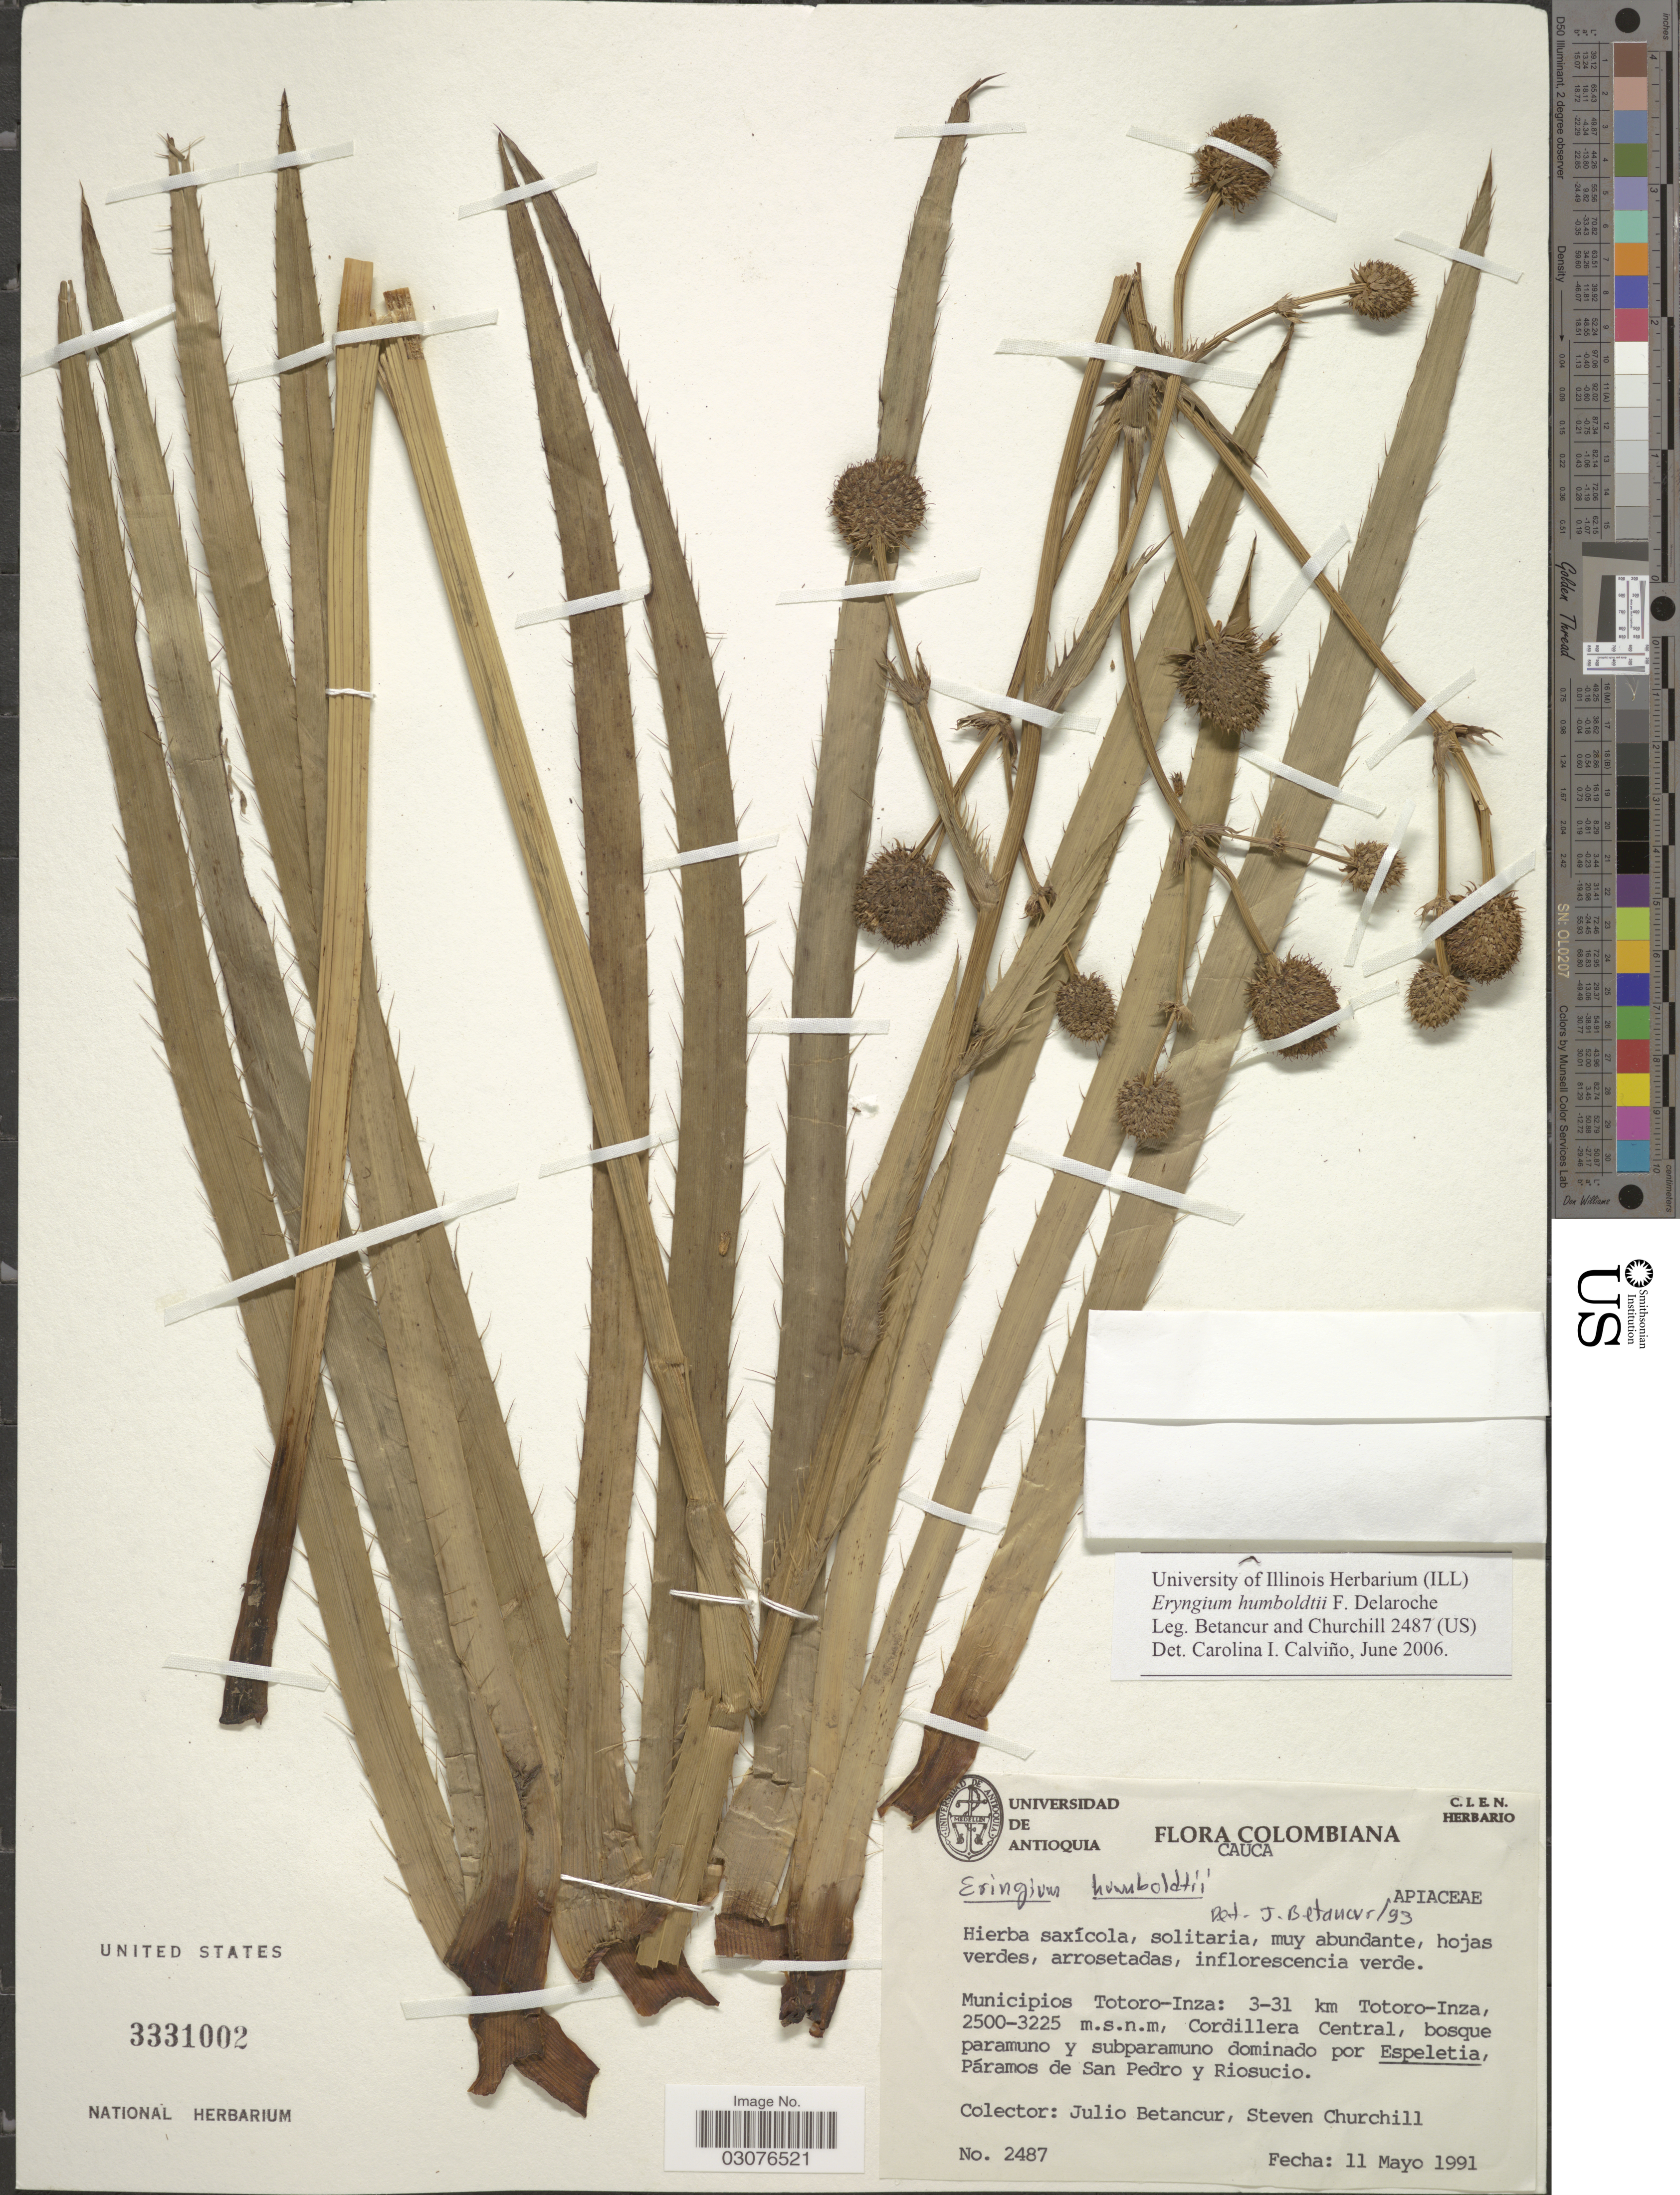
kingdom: Plantae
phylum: Tracheophyta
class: Magnoliopsida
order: Apiales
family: Apiaceae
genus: Eryngium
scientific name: Eryngium humboldtii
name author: F. Delaroche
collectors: J. Betancur & S. Churchill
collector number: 2487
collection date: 1991-05-11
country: Colombia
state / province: Cauca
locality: Municipios Totoro-Inza: 3-31 km Totoro-Inza, Cordillera Central, Páramos de San Pedro y Riosucio.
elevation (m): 2500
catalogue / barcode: US 3331002